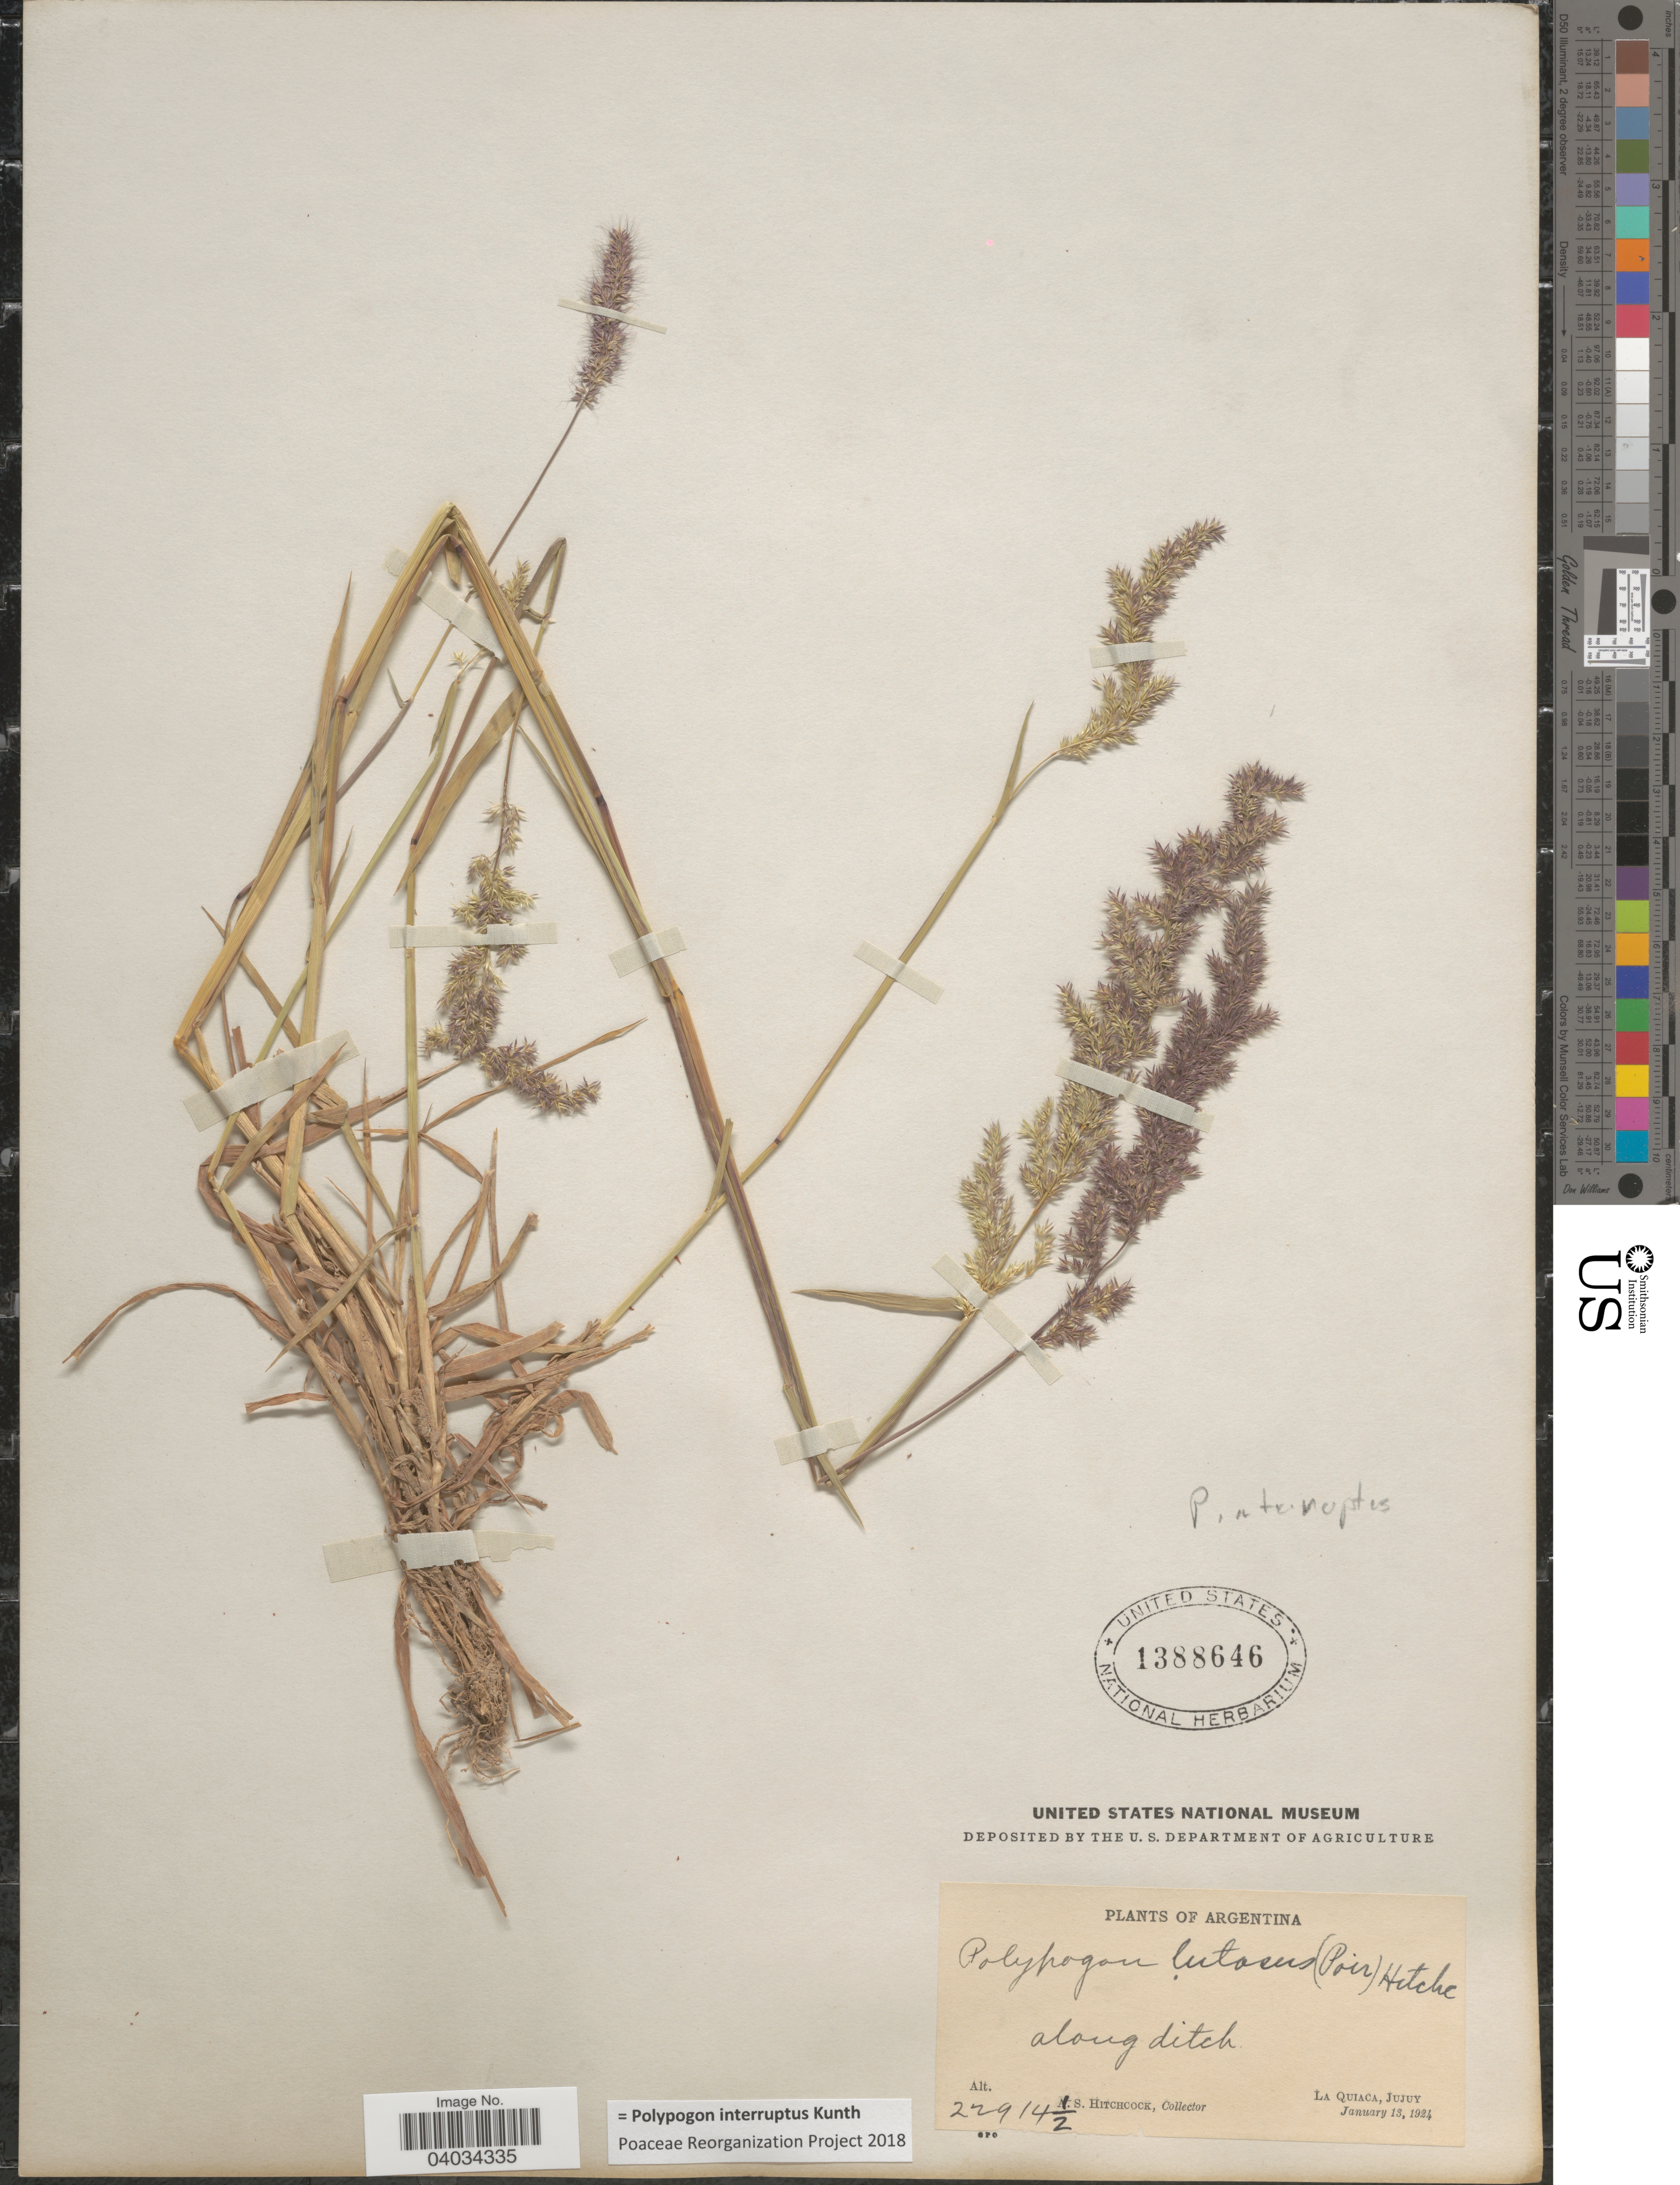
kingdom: Plantae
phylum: Tracheophyta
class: Liliopsida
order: Poales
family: Poaceae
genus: Polypogon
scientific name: Polypogon interruptus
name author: Kunth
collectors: A. S. Hitchcock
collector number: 22914½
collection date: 1924-01-13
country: Argentina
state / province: Jujuy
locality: Along ditch. La Quiaca, Jujuy.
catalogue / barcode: US 1388646